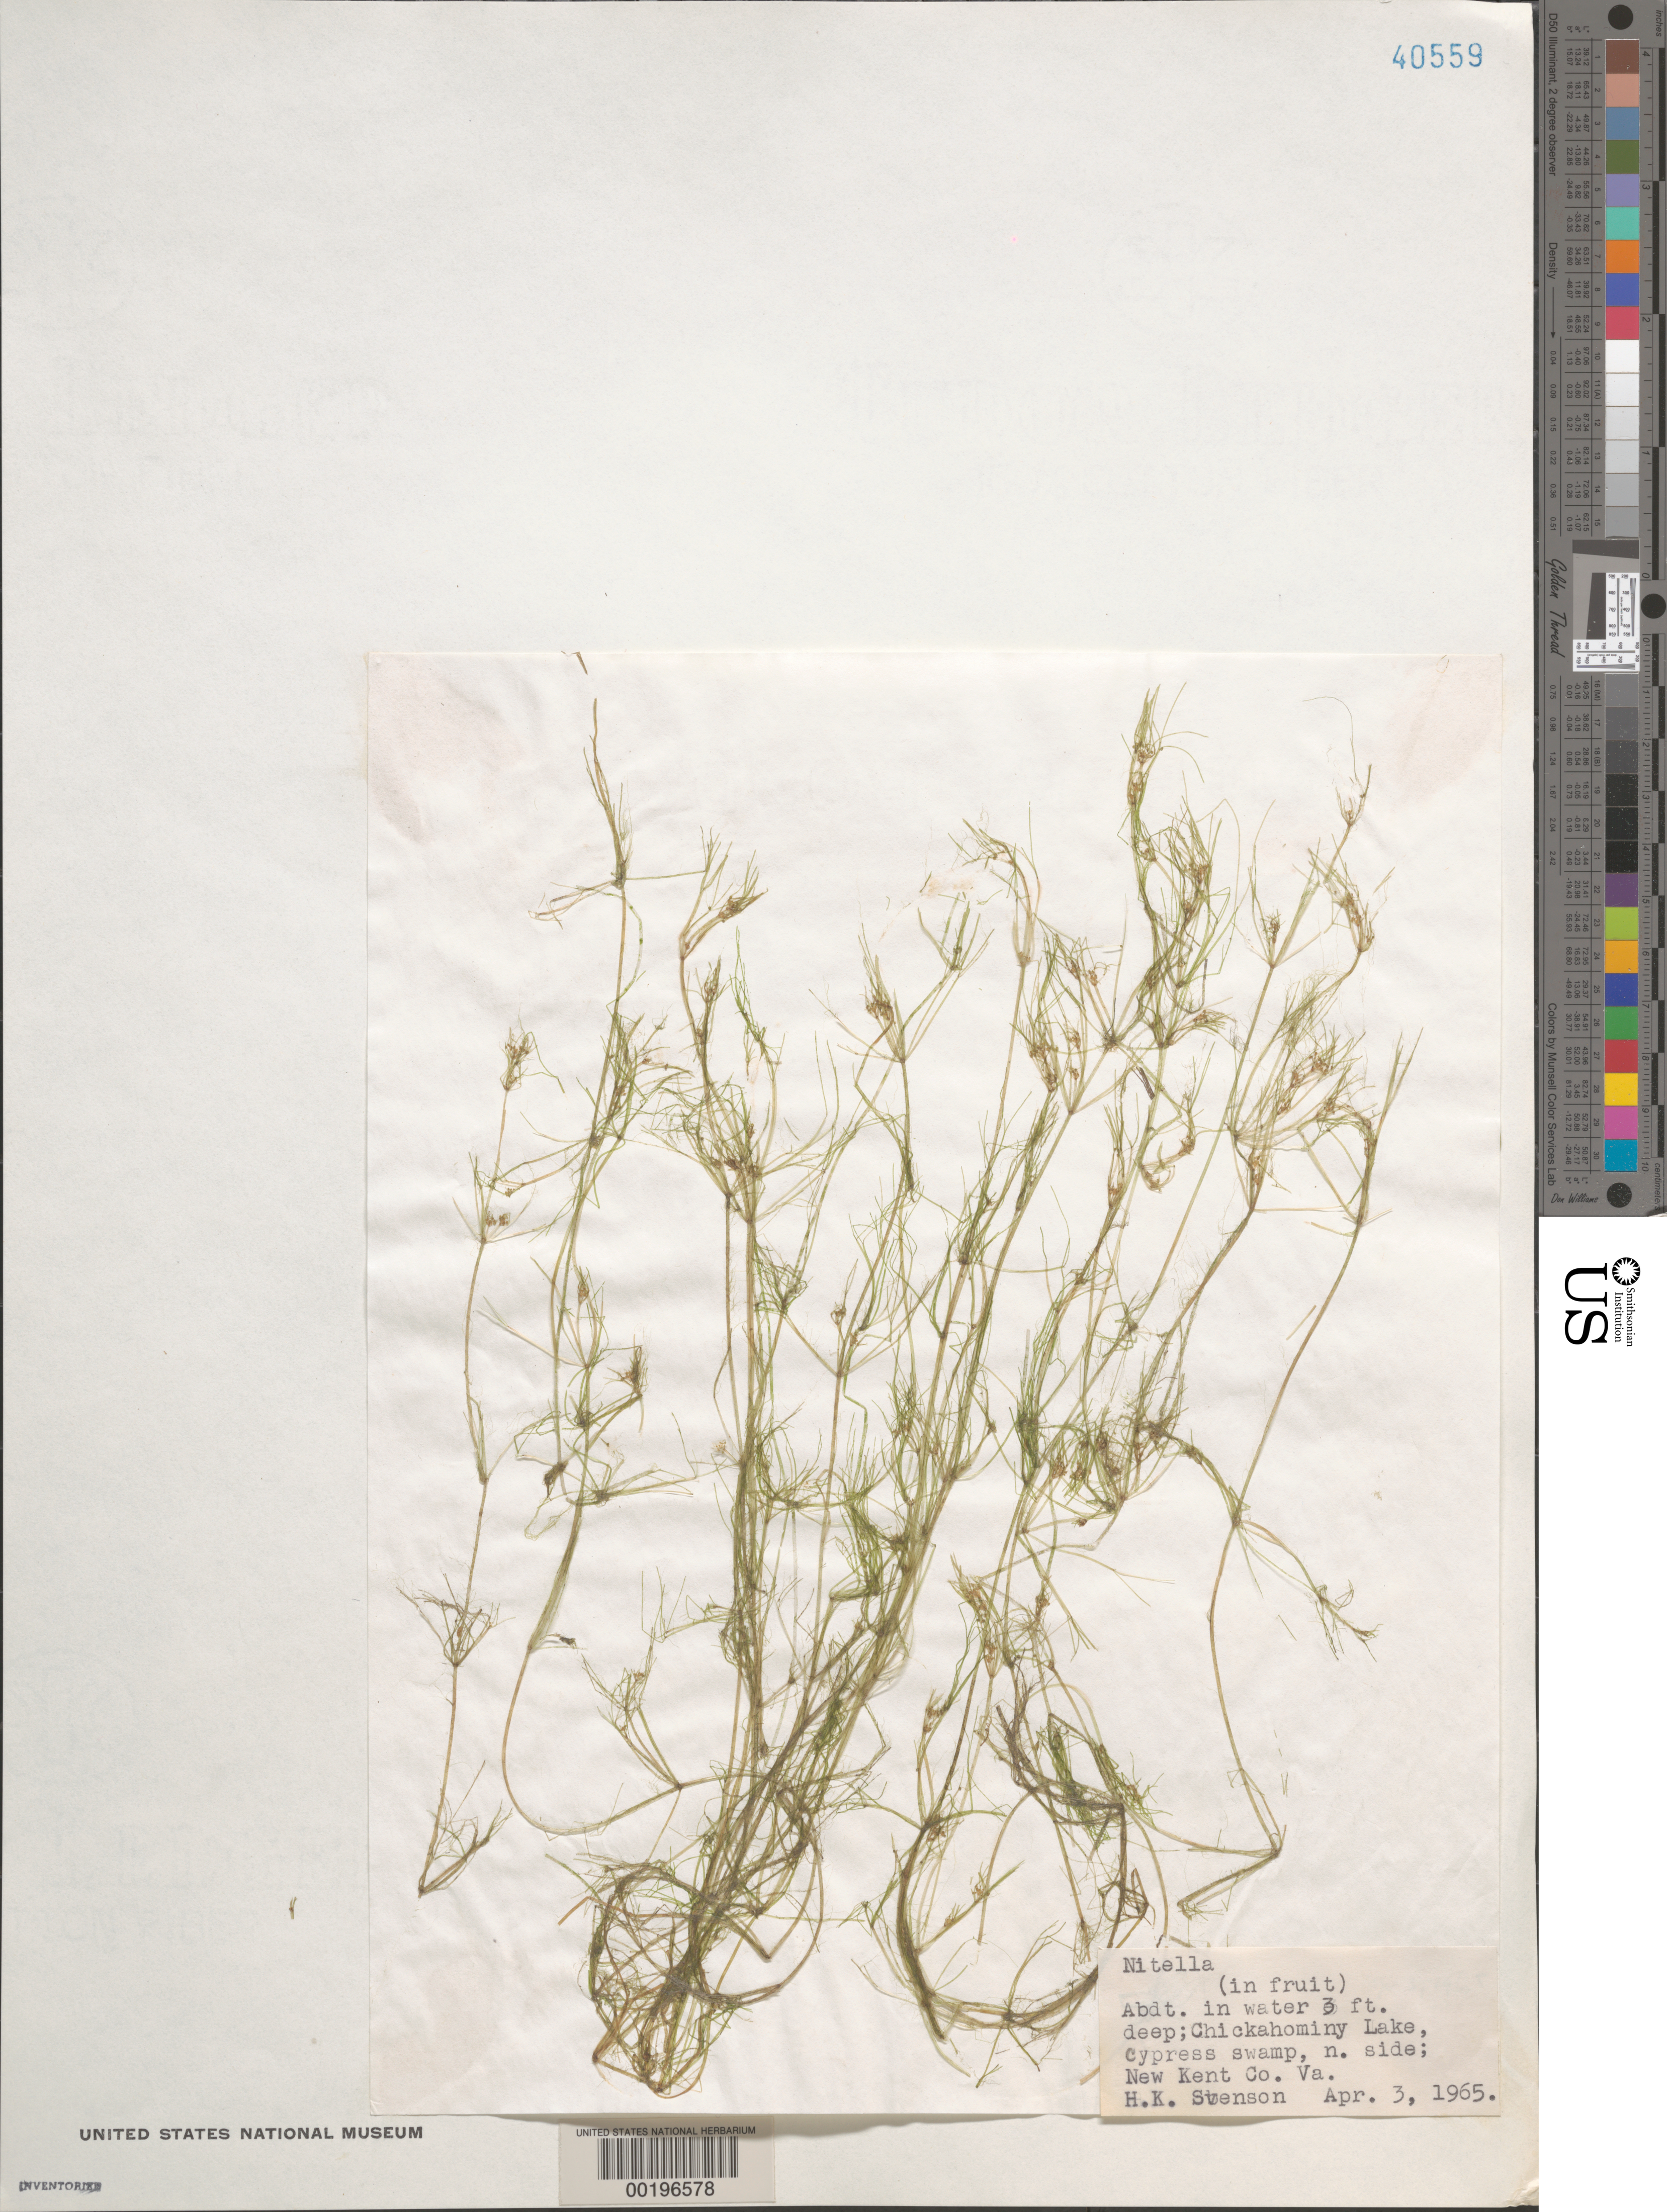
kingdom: Plantae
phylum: Charophyta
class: Charophyceae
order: Charales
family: Characeae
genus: Nitella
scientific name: Nitella sp.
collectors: H. Svenson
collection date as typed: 03 Apr 1965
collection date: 1965-04-03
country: United States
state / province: Virginia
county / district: New Kent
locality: Chickahominy Lake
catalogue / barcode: US 40559